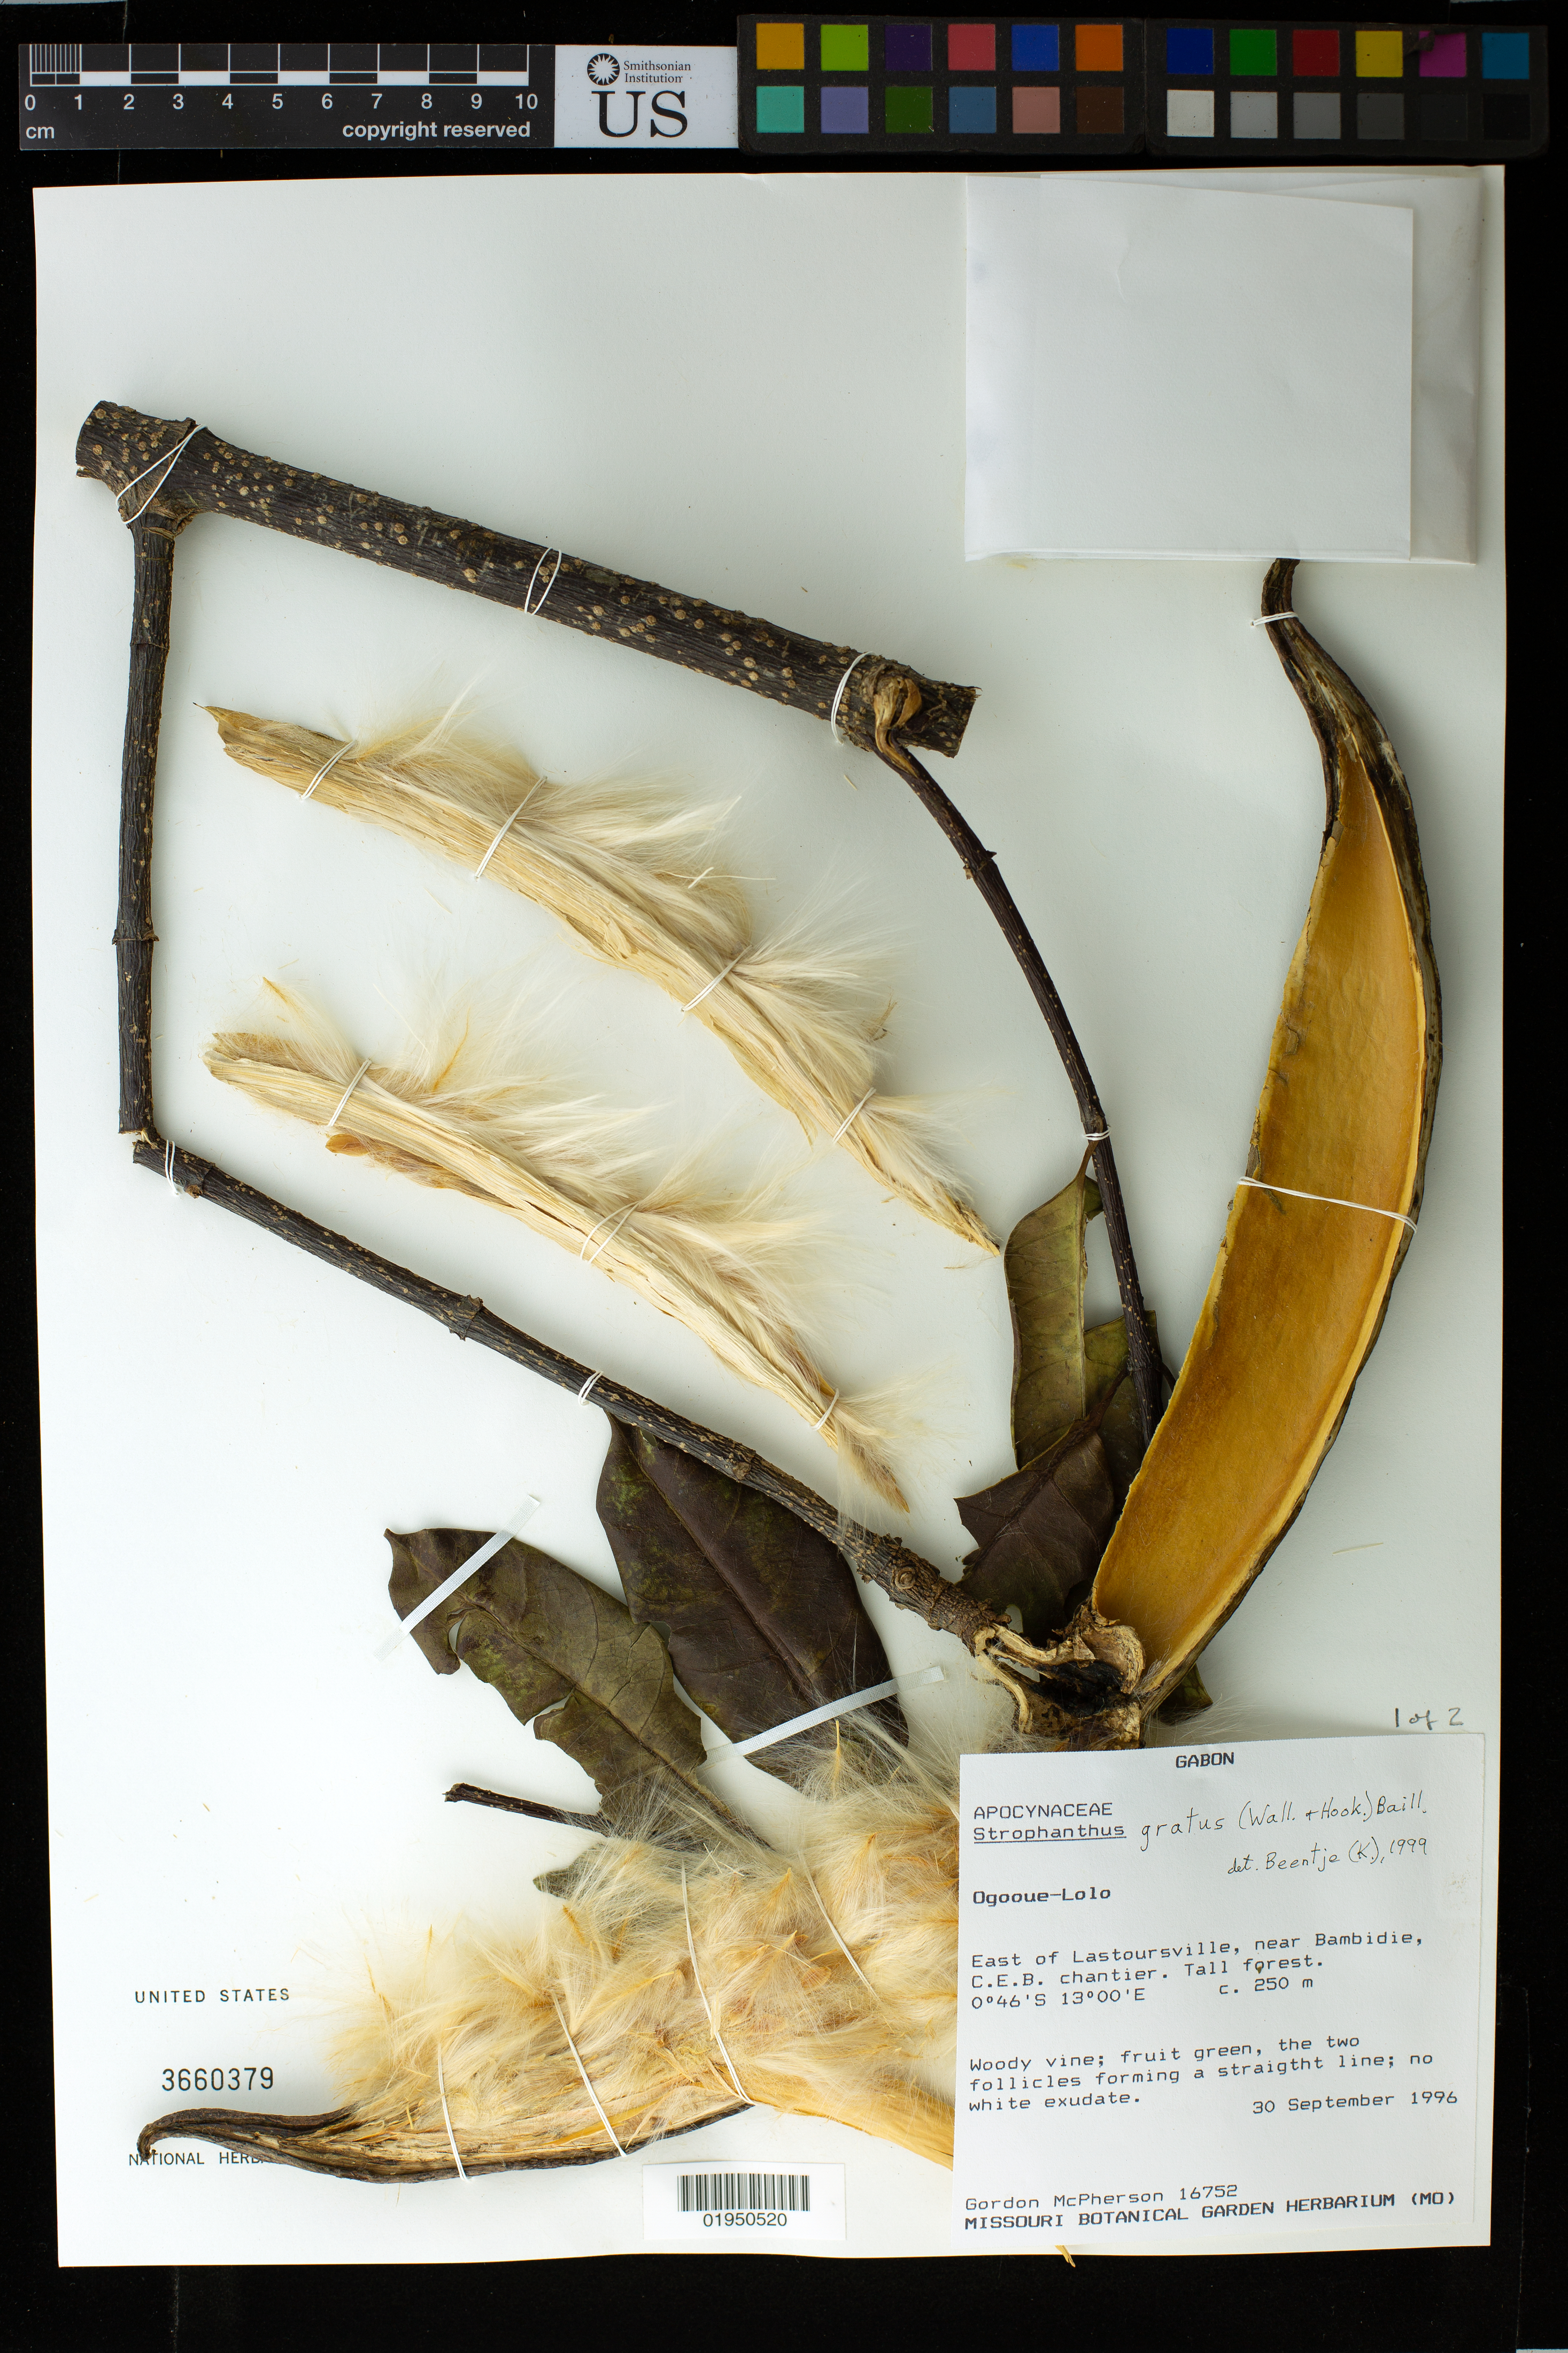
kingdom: Plantae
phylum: Tracheophyta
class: Magnoliopsida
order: Gentianales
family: Apocynaceae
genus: Strophanthus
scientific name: Strophanthus gratus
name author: (Wall. & Hook.) Baill.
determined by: Beentje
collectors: G. D. McPherson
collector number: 16752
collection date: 1996-09-30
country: Gabon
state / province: Ogooue-Lolo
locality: East of Lastoursville, near Bambidie, C.E.B. chantier.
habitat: Tall forest.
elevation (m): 250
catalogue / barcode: US 3660379